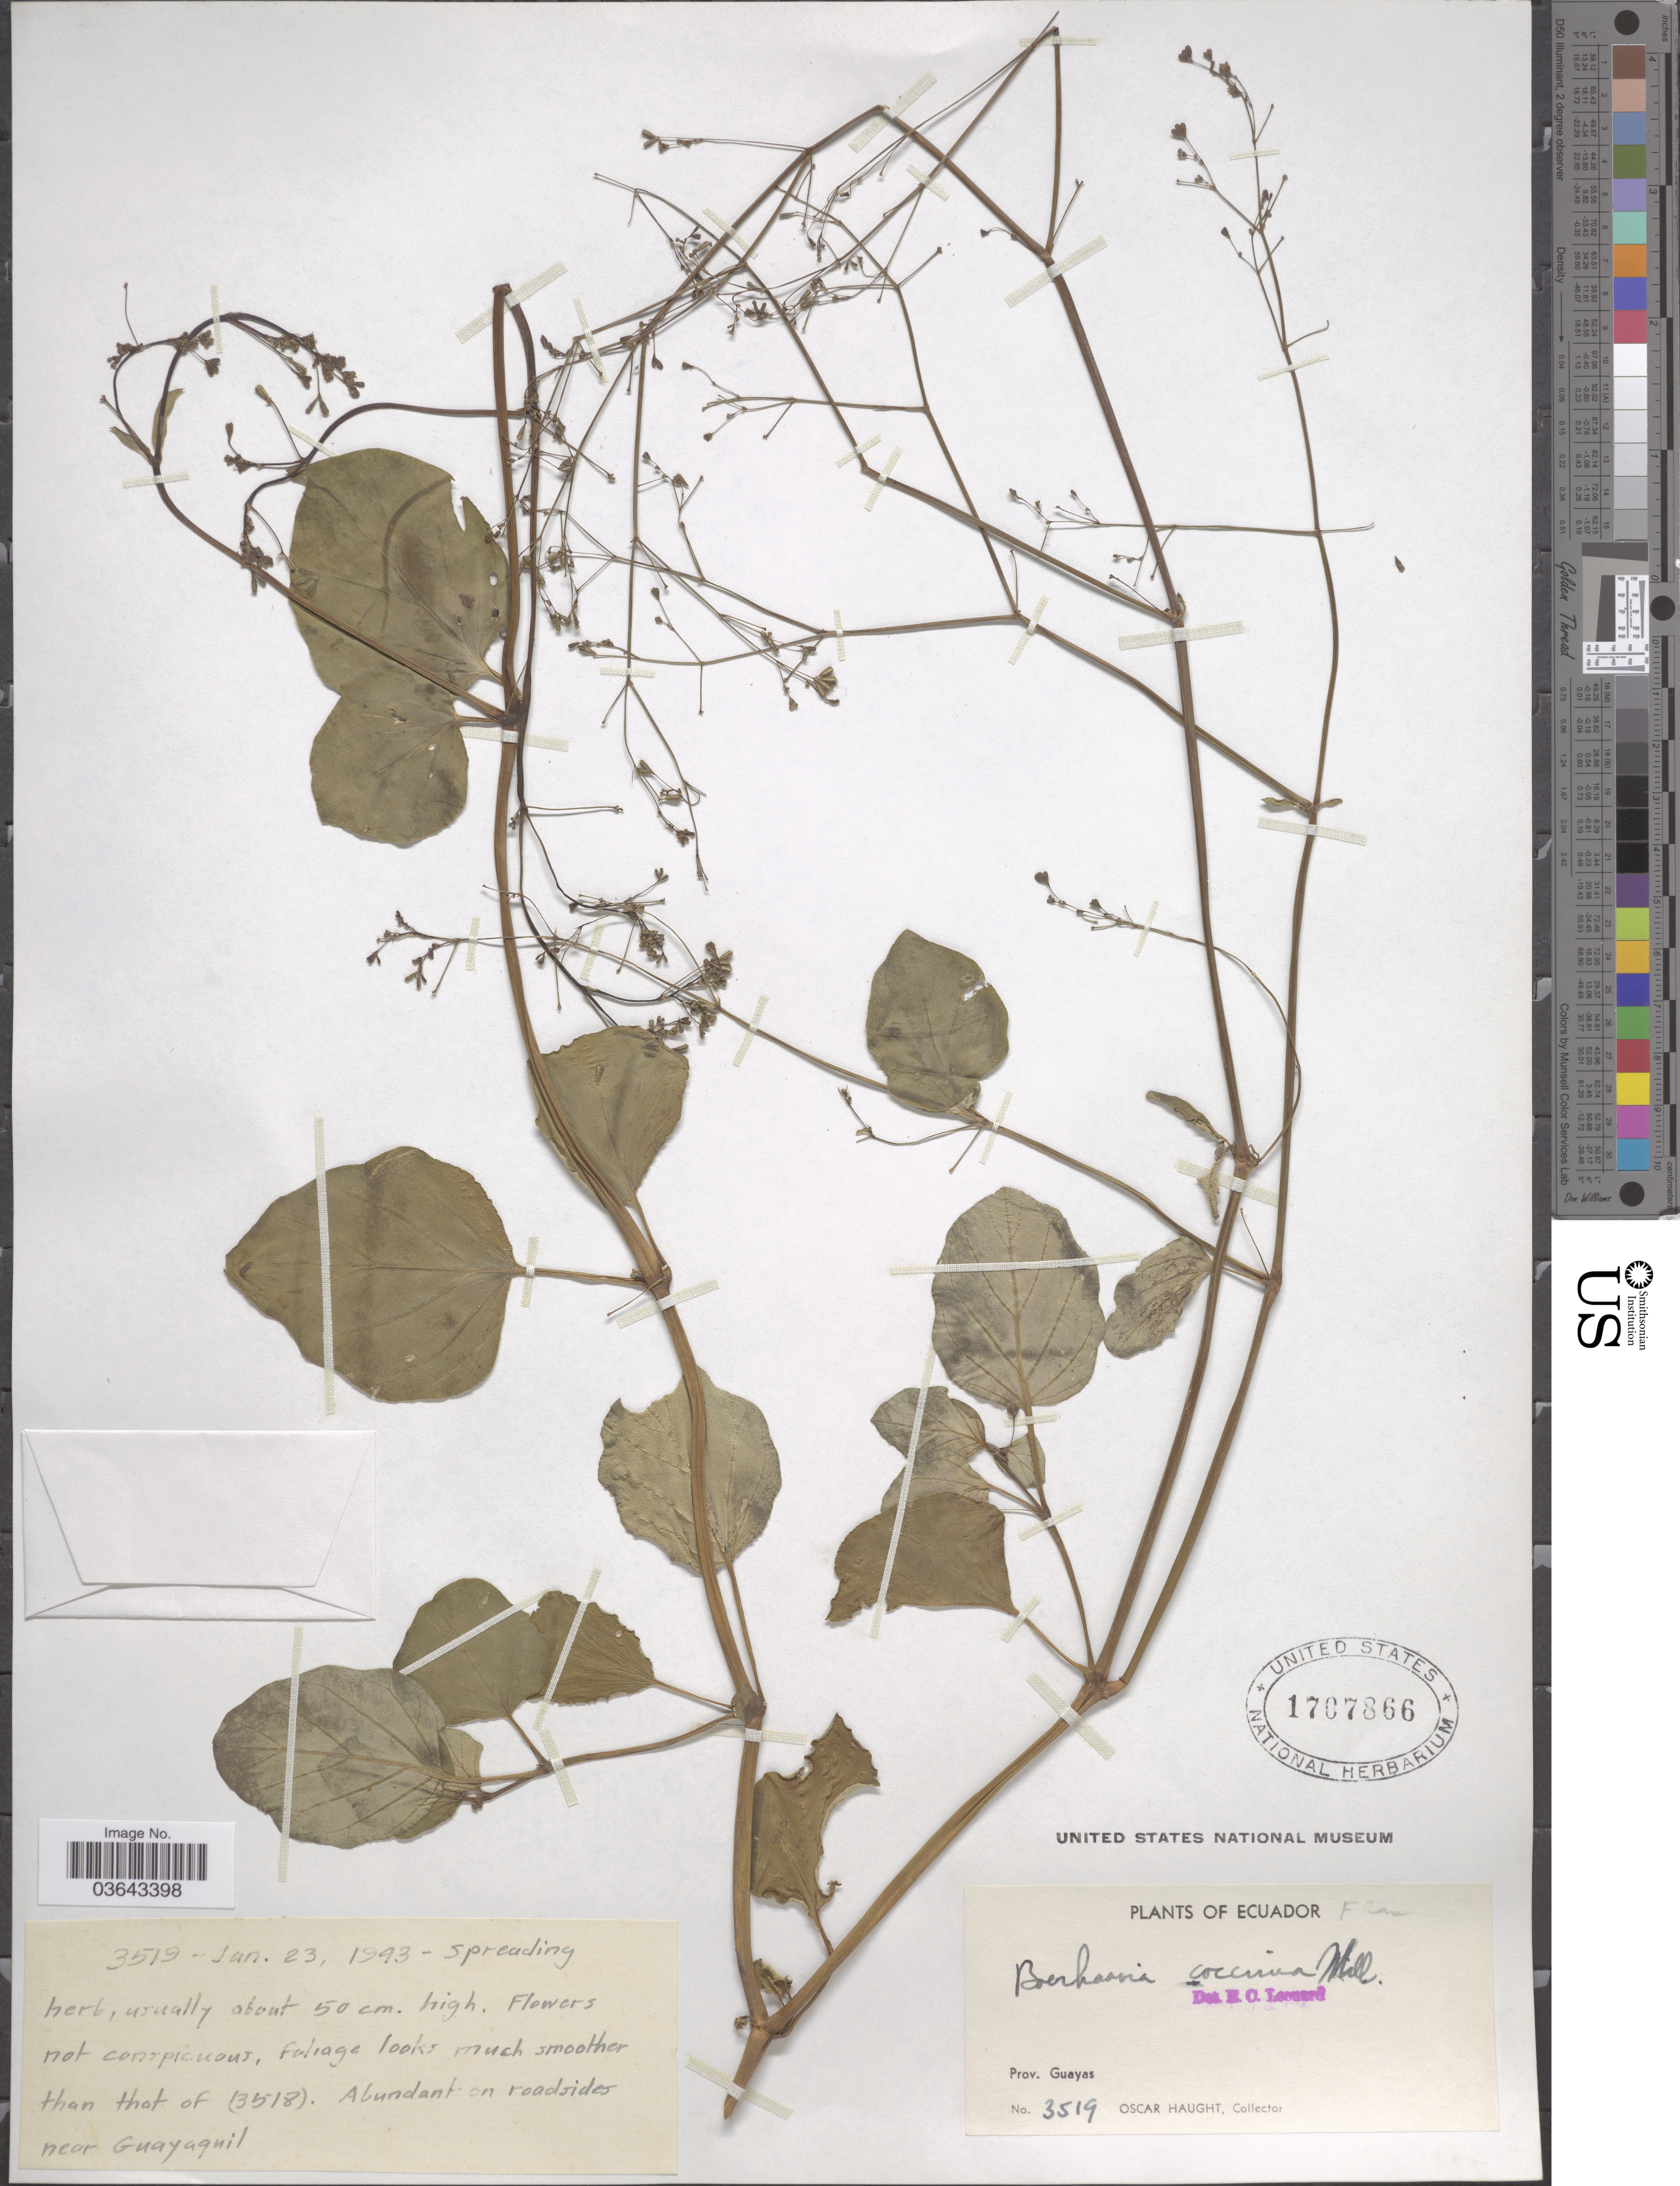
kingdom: Plantae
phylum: Tracheophyta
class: Magnoliopsida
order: Caryophyllales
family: Nyctaginaceae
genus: Boerhavia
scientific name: Boerhavia diffusa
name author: L.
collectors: O. Haught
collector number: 3519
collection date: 1943-01-23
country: Ecuador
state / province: Guayas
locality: On roadsides near Guayaquil.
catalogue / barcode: US 1707866